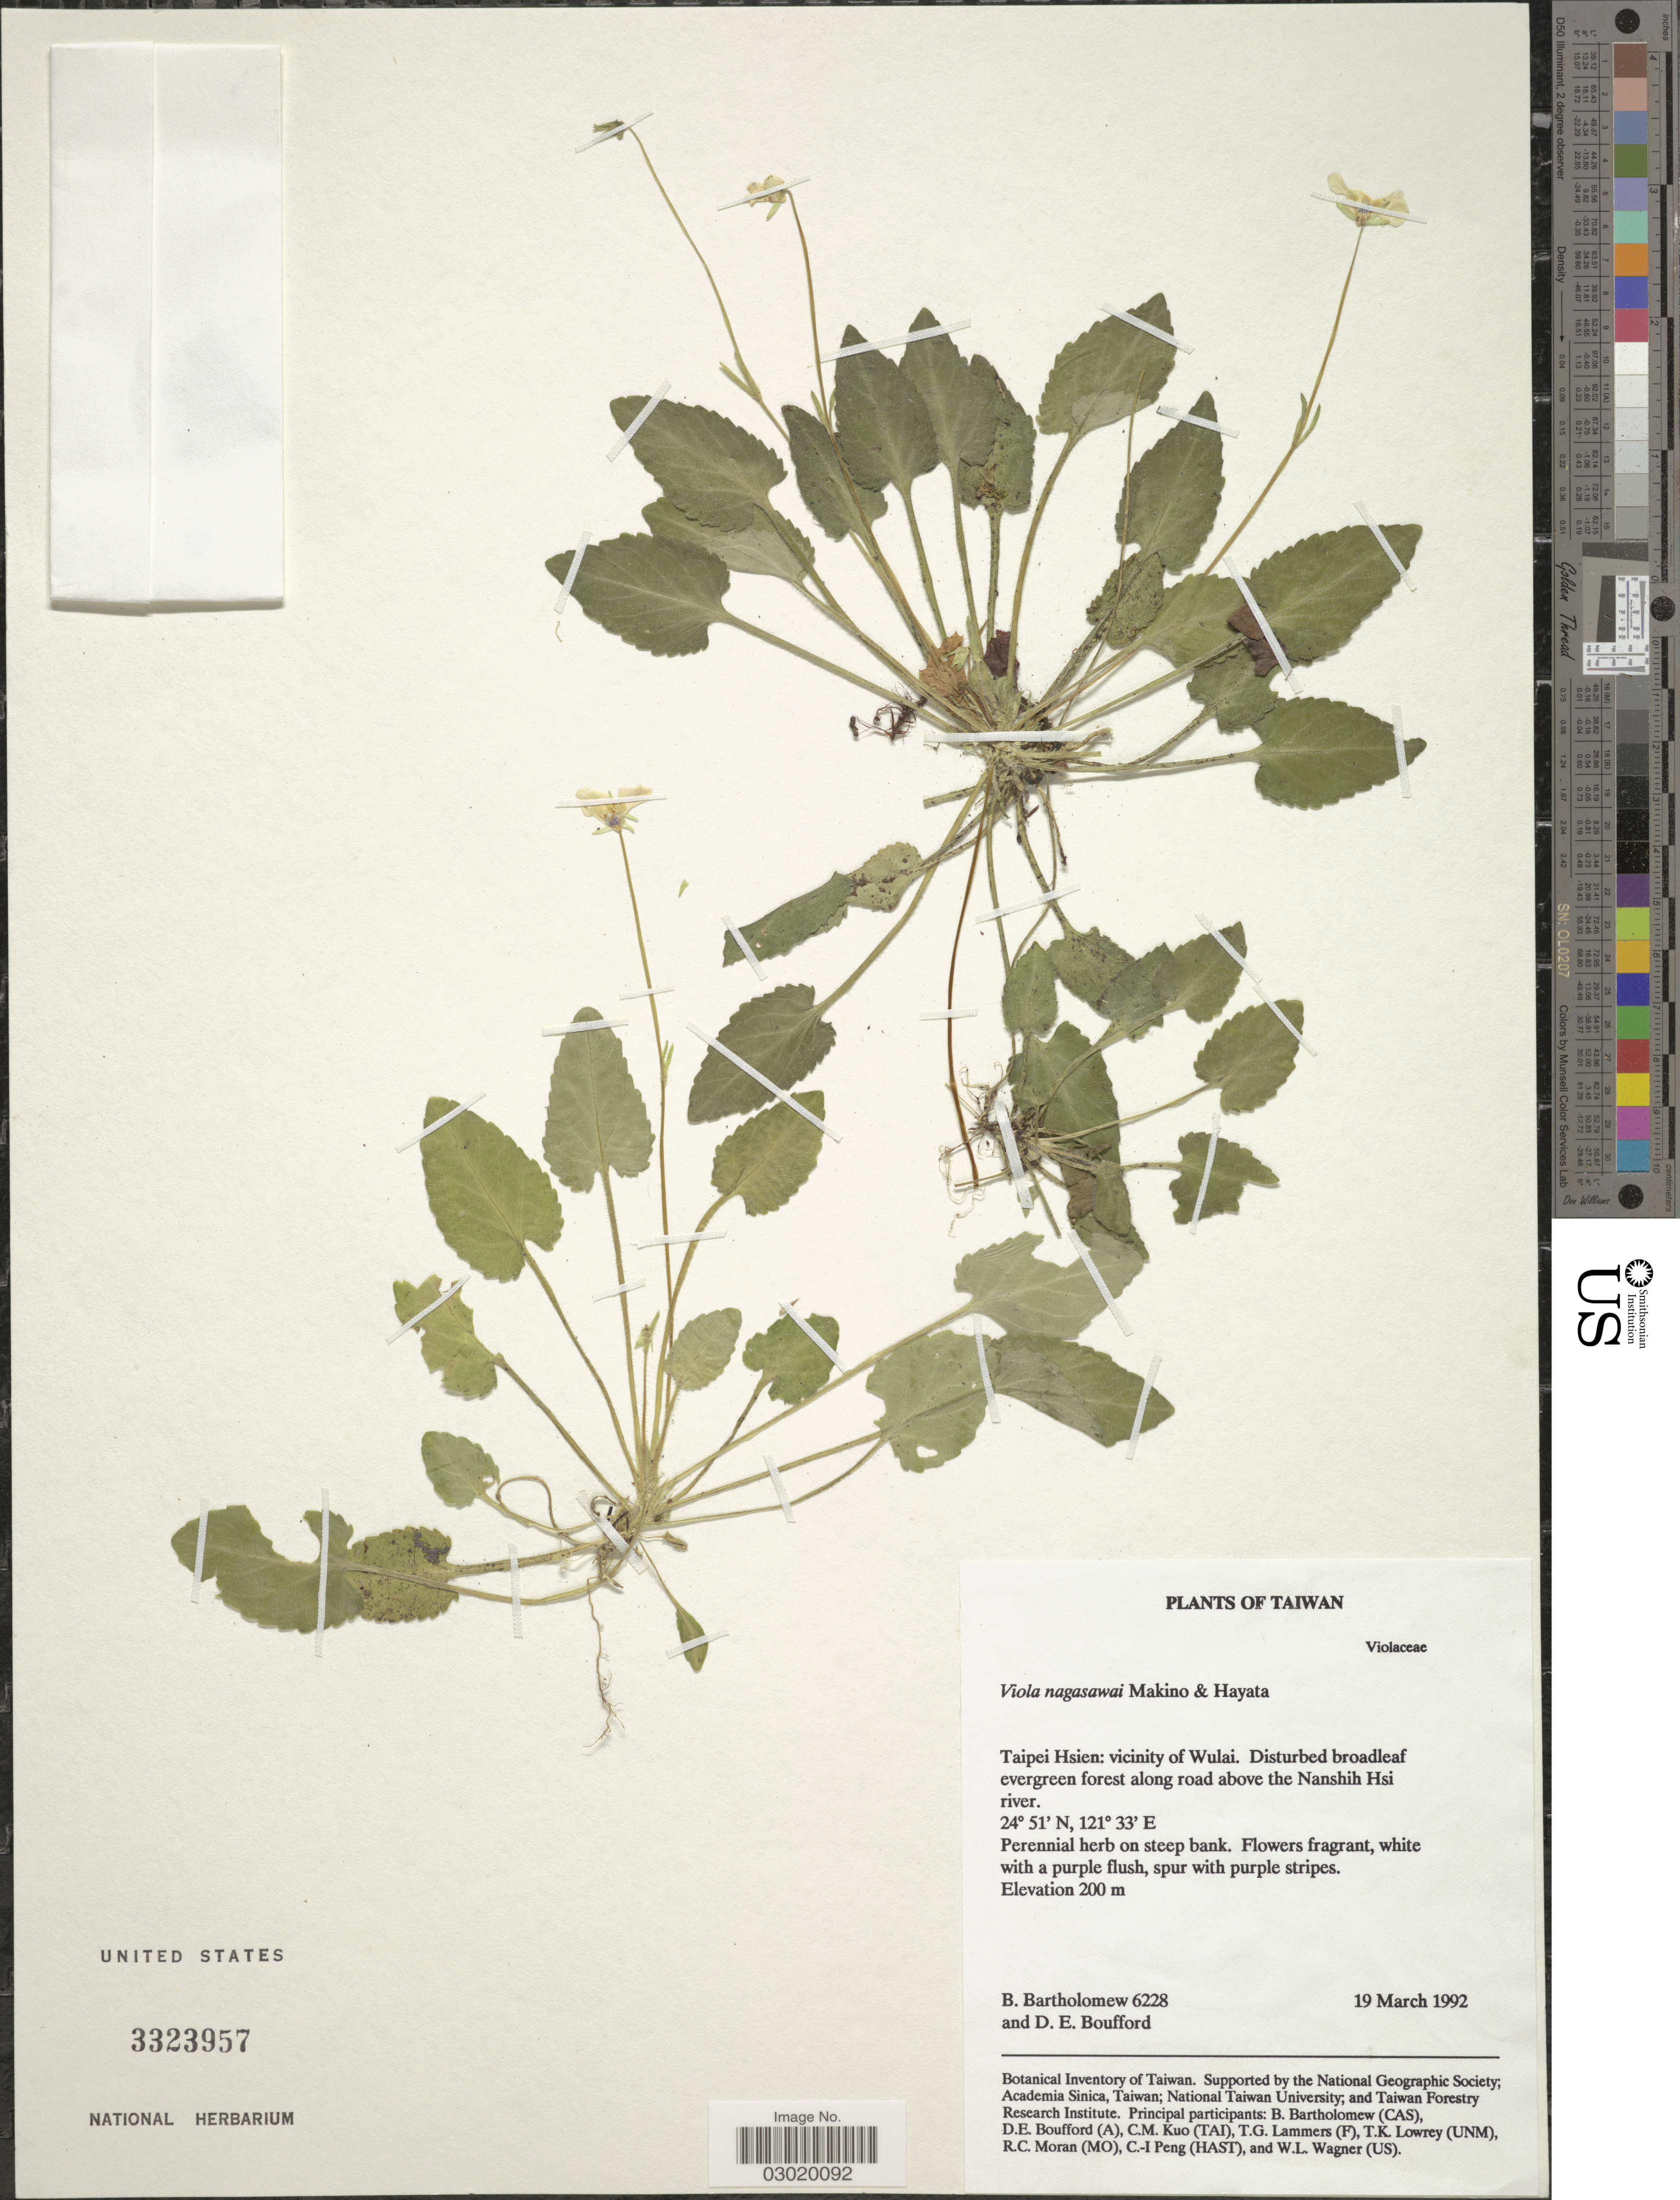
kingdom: Plantae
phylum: Tracheophyta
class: Magnoliopsida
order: Malpighiales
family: Violaceae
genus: Viola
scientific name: Viola nagasawae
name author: Makino & Hayata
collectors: B. Bartholomew & D. E. Boufford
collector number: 6228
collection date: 1992-03-19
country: Taiwan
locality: Taipei Hsien: vicinity of Wulai, Disturbed broadleaf evergreen forest along road above the Nanshih Hsi river.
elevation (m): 200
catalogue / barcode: US 3323957